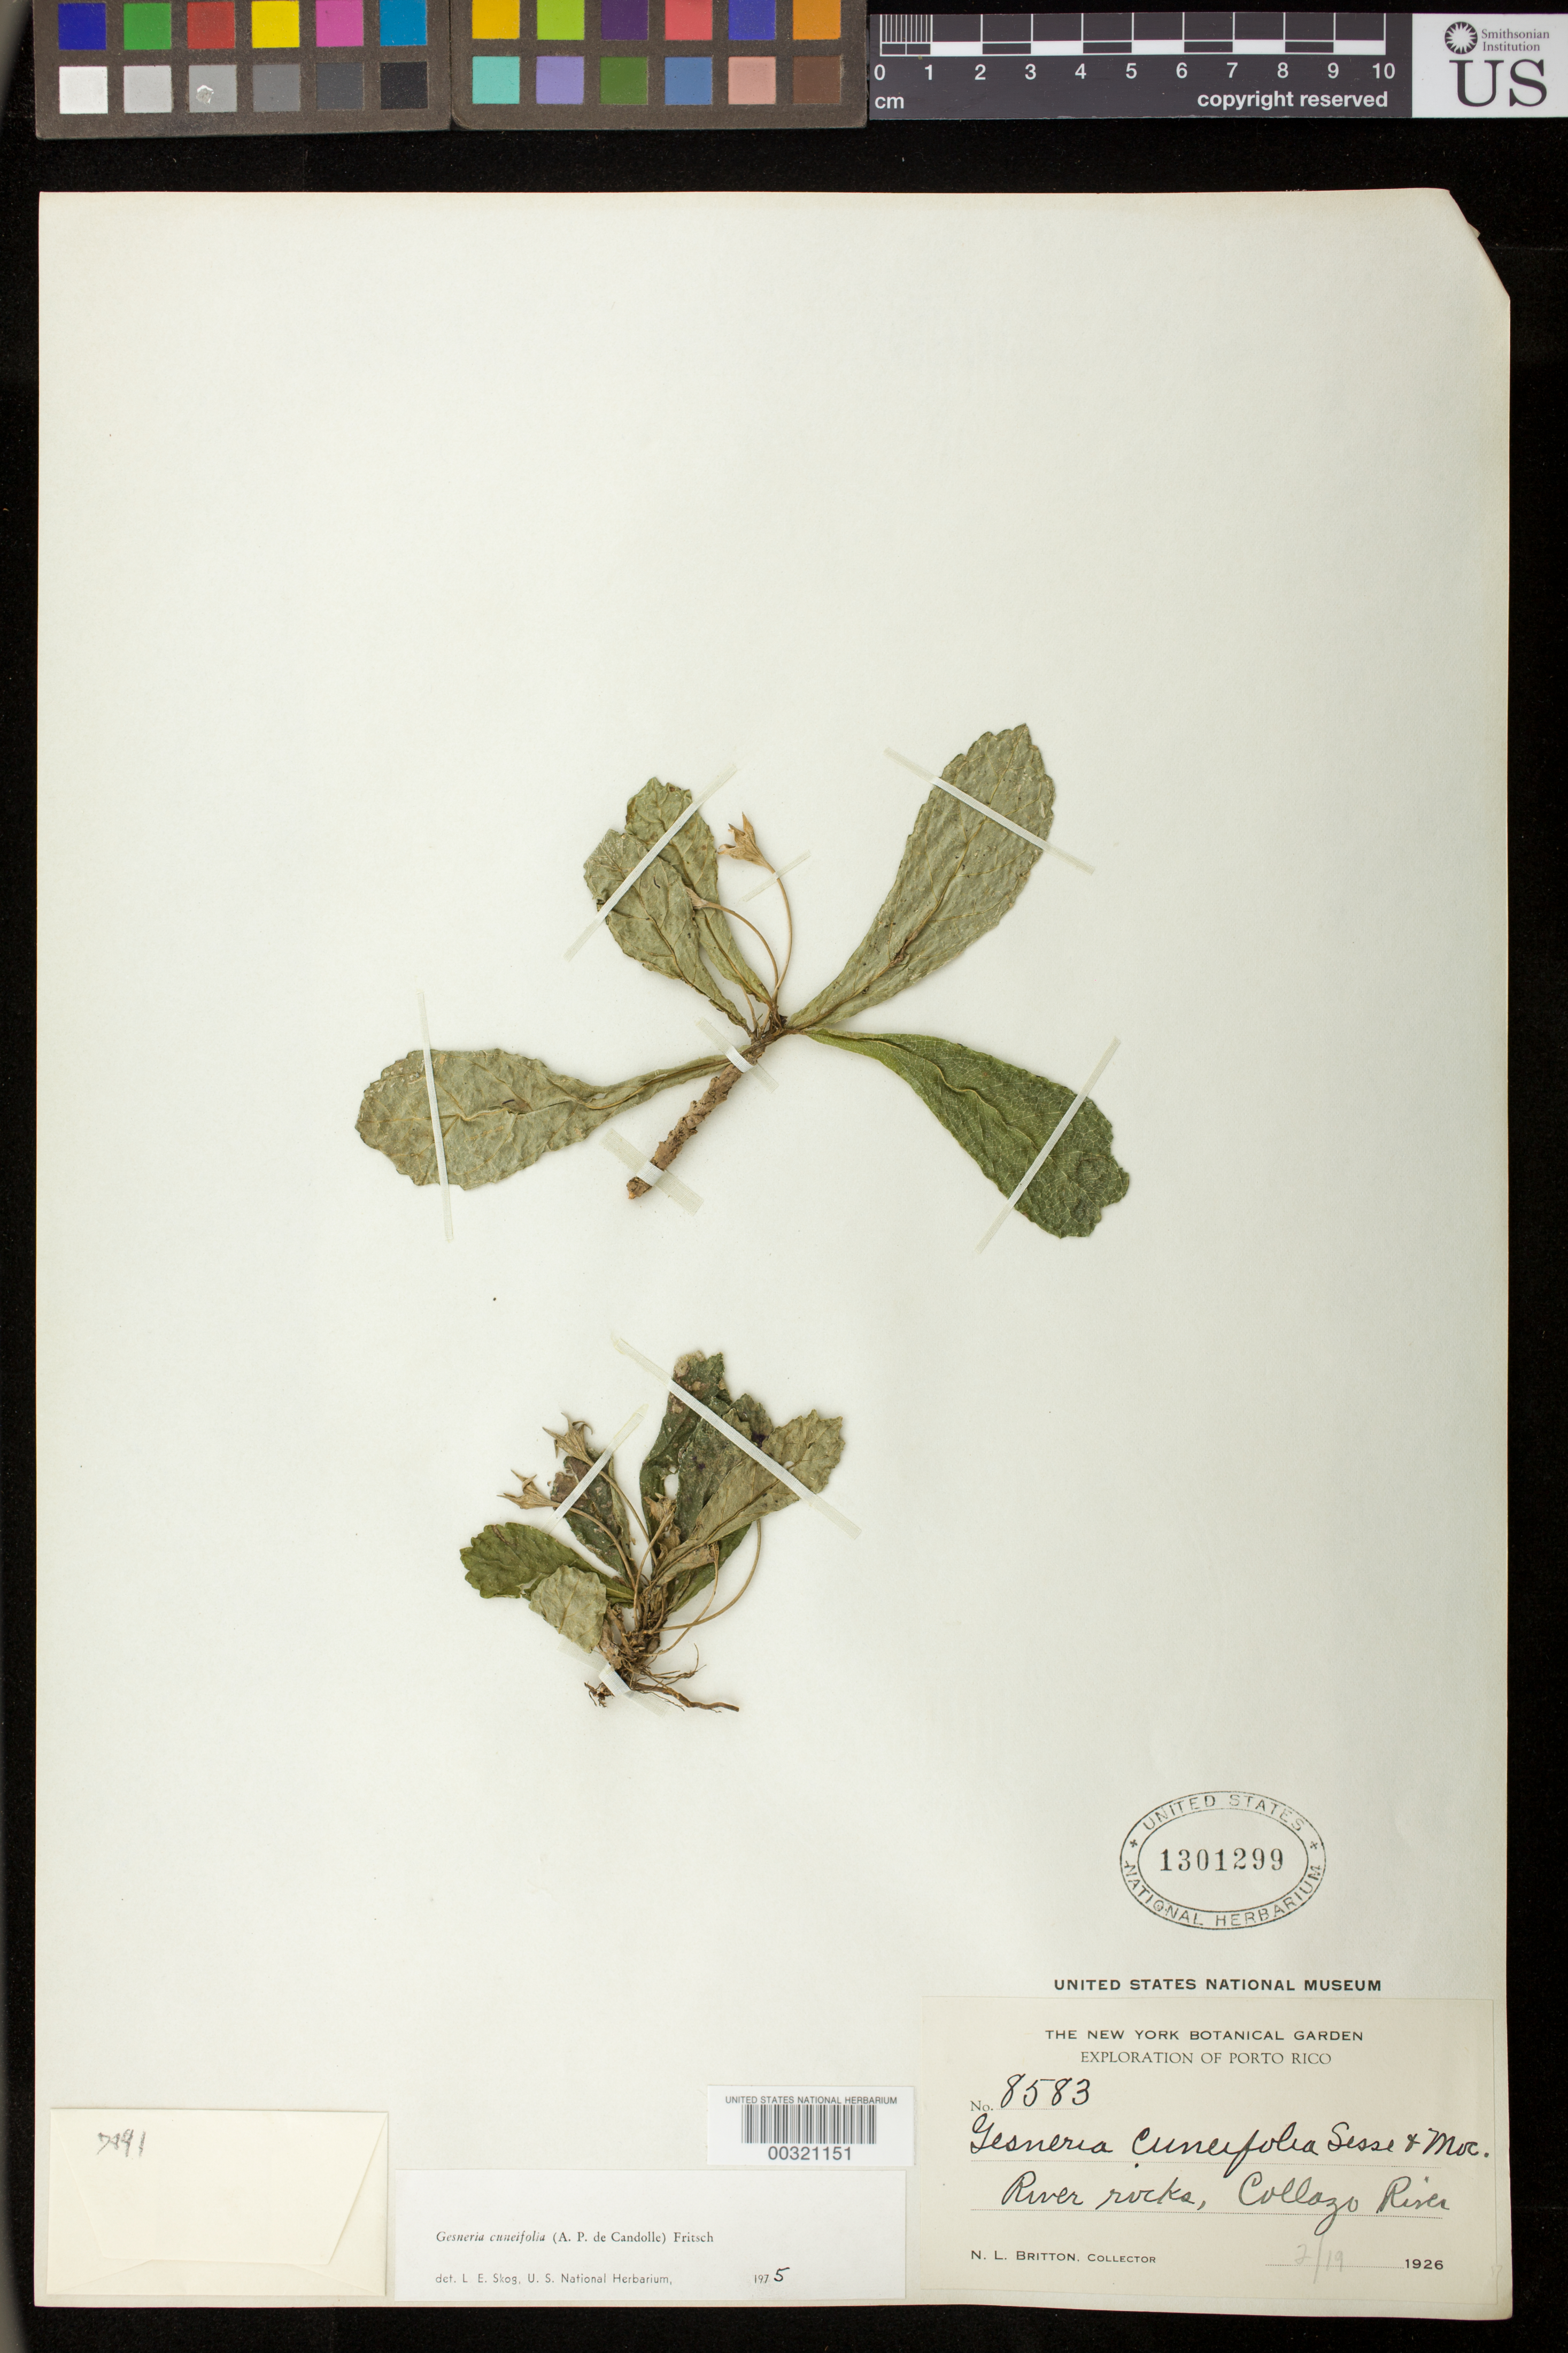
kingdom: Plantae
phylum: Tracheophyta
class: Magnoliopsida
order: Lamiales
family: Gesneriaceae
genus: Gesneria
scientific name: Gesneria cuneifolia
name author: (DC.) Fritsch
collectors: N. Britton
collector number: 8583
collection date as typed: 19 Feb 1926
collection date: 1926-02-19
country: Puerto Rico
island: Puerto Rico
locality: Collazo River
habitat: River rocks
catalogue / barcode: US 1301299